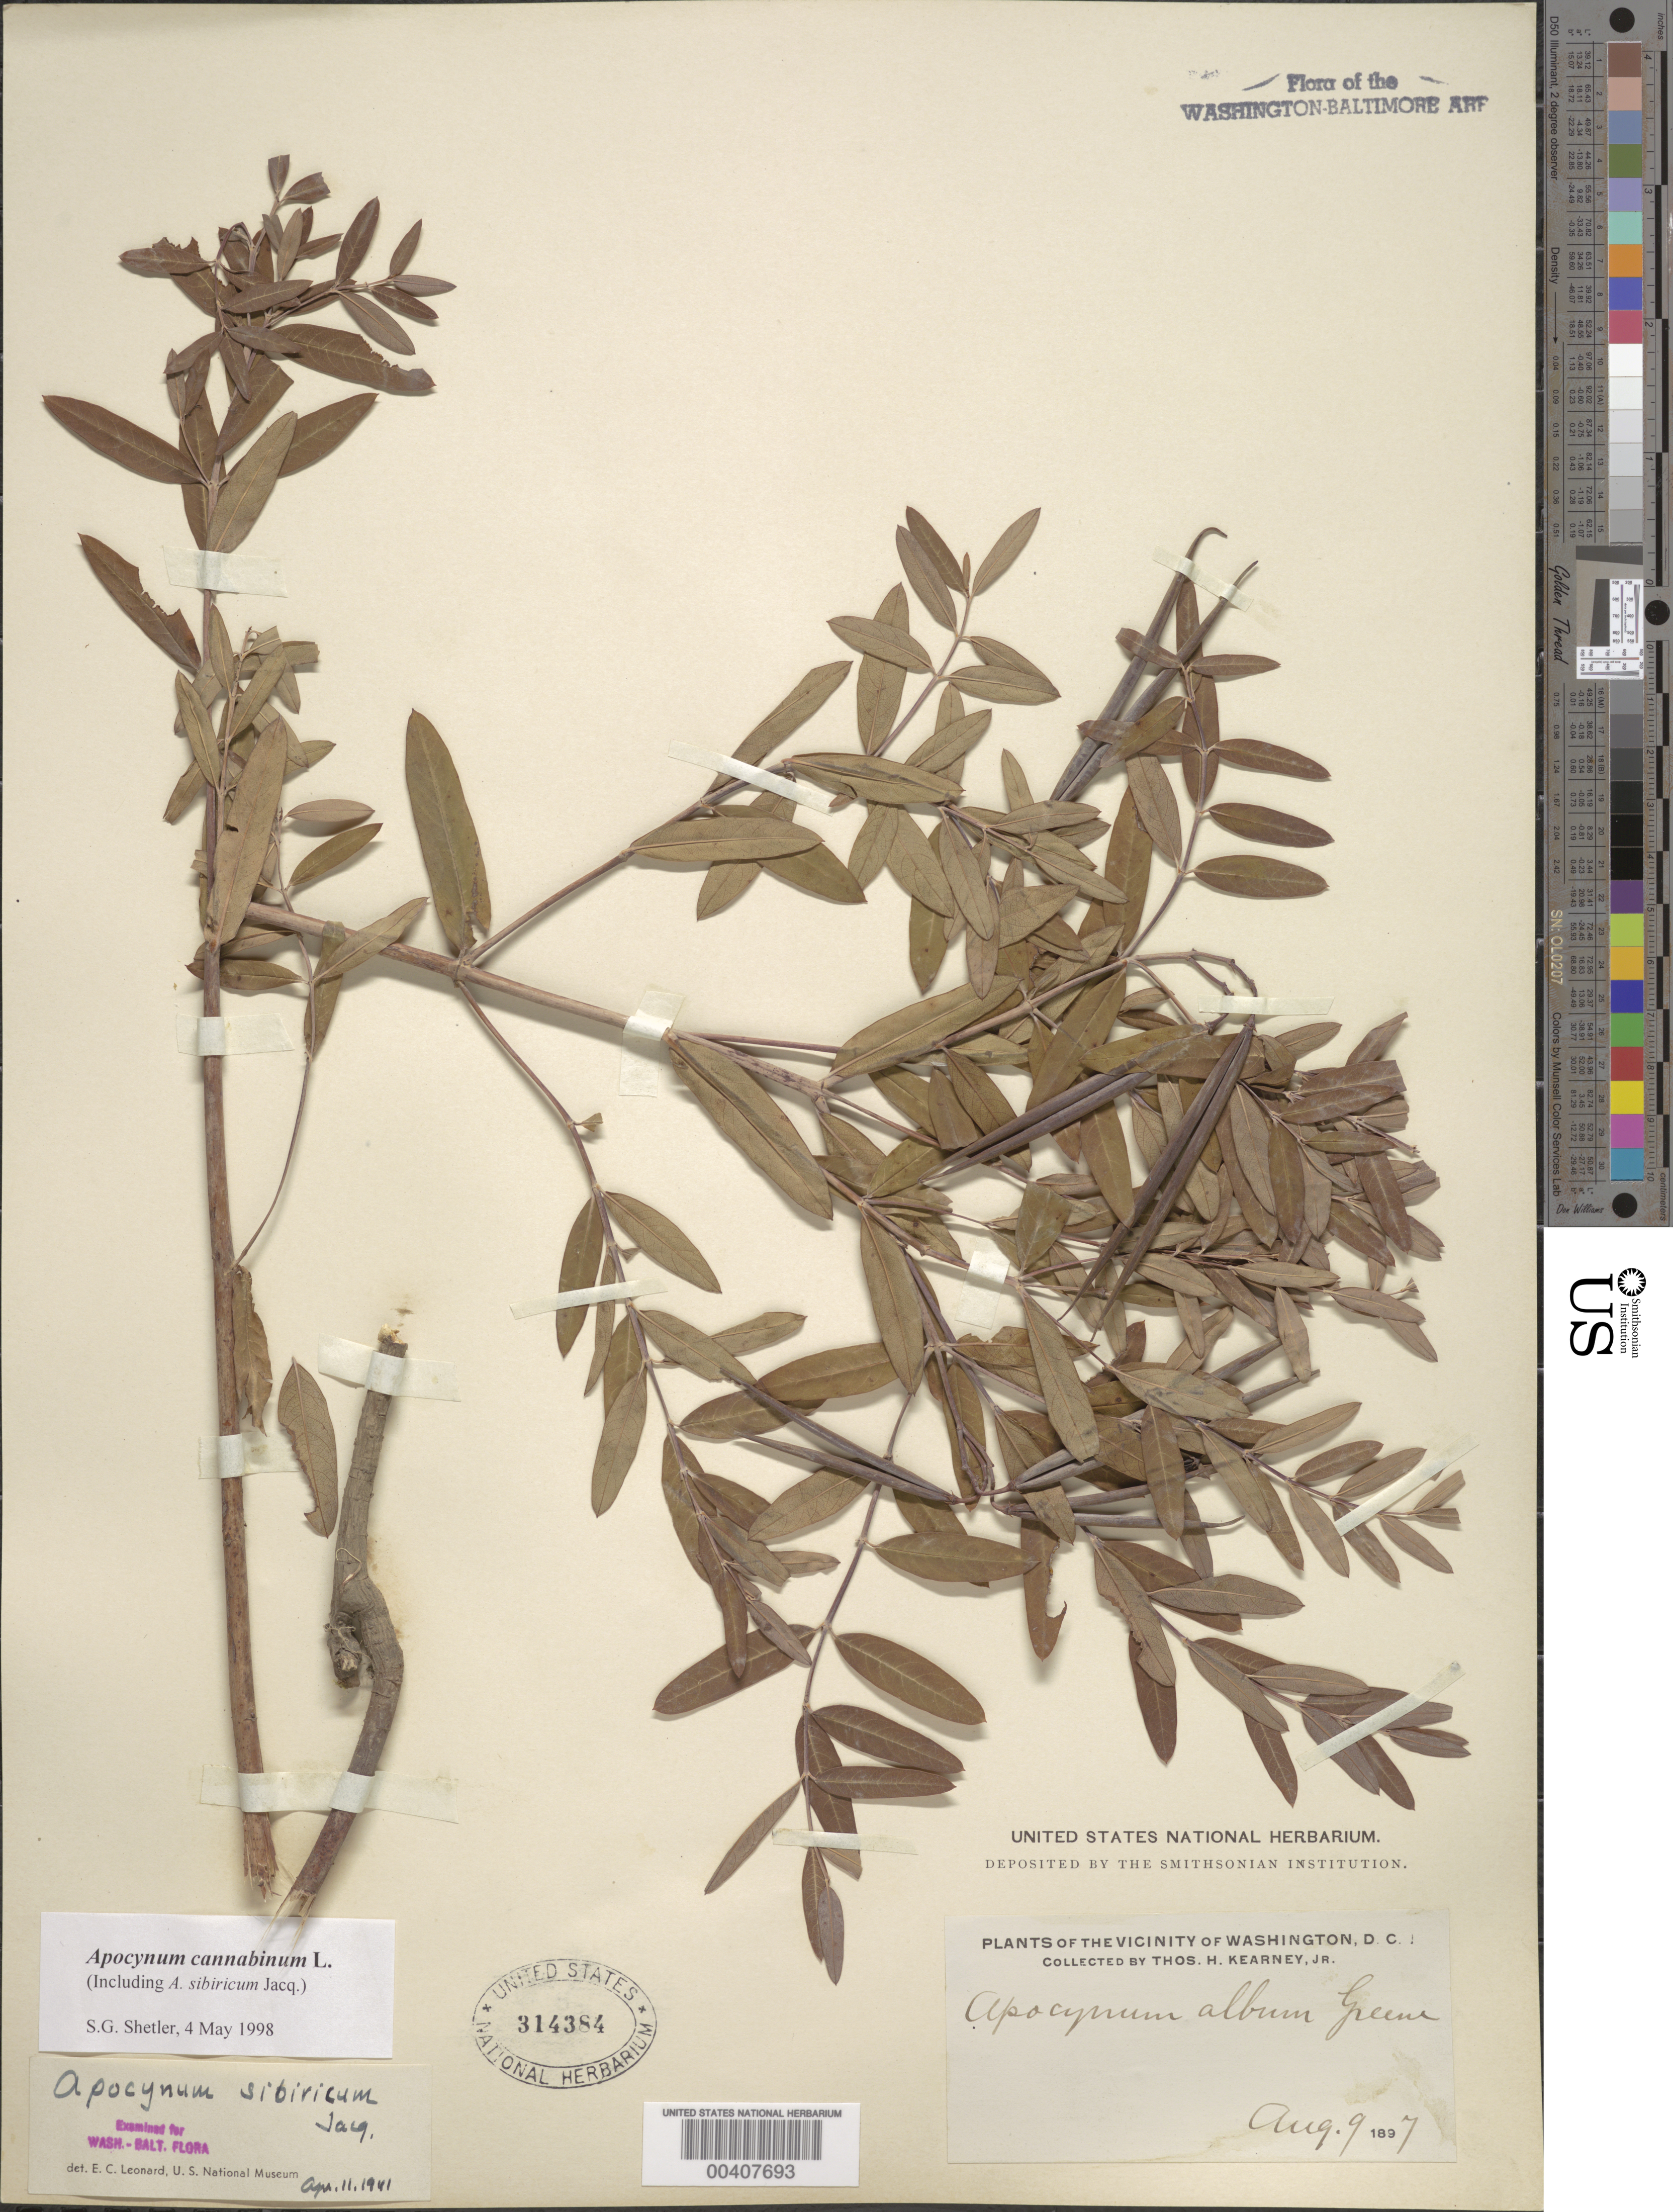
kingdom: Plantae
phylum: Tracheophyta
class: Magnoliopsida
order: Gentianales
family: Apocynaceae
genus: Apocynum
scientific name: Apocynum cannabinum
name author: L.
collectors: T. H. Kearney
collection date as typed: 09 Aug 1897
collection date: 1897-08-09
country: United States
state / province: District of Columbia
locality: Washington DC Area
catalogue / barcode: US 314384